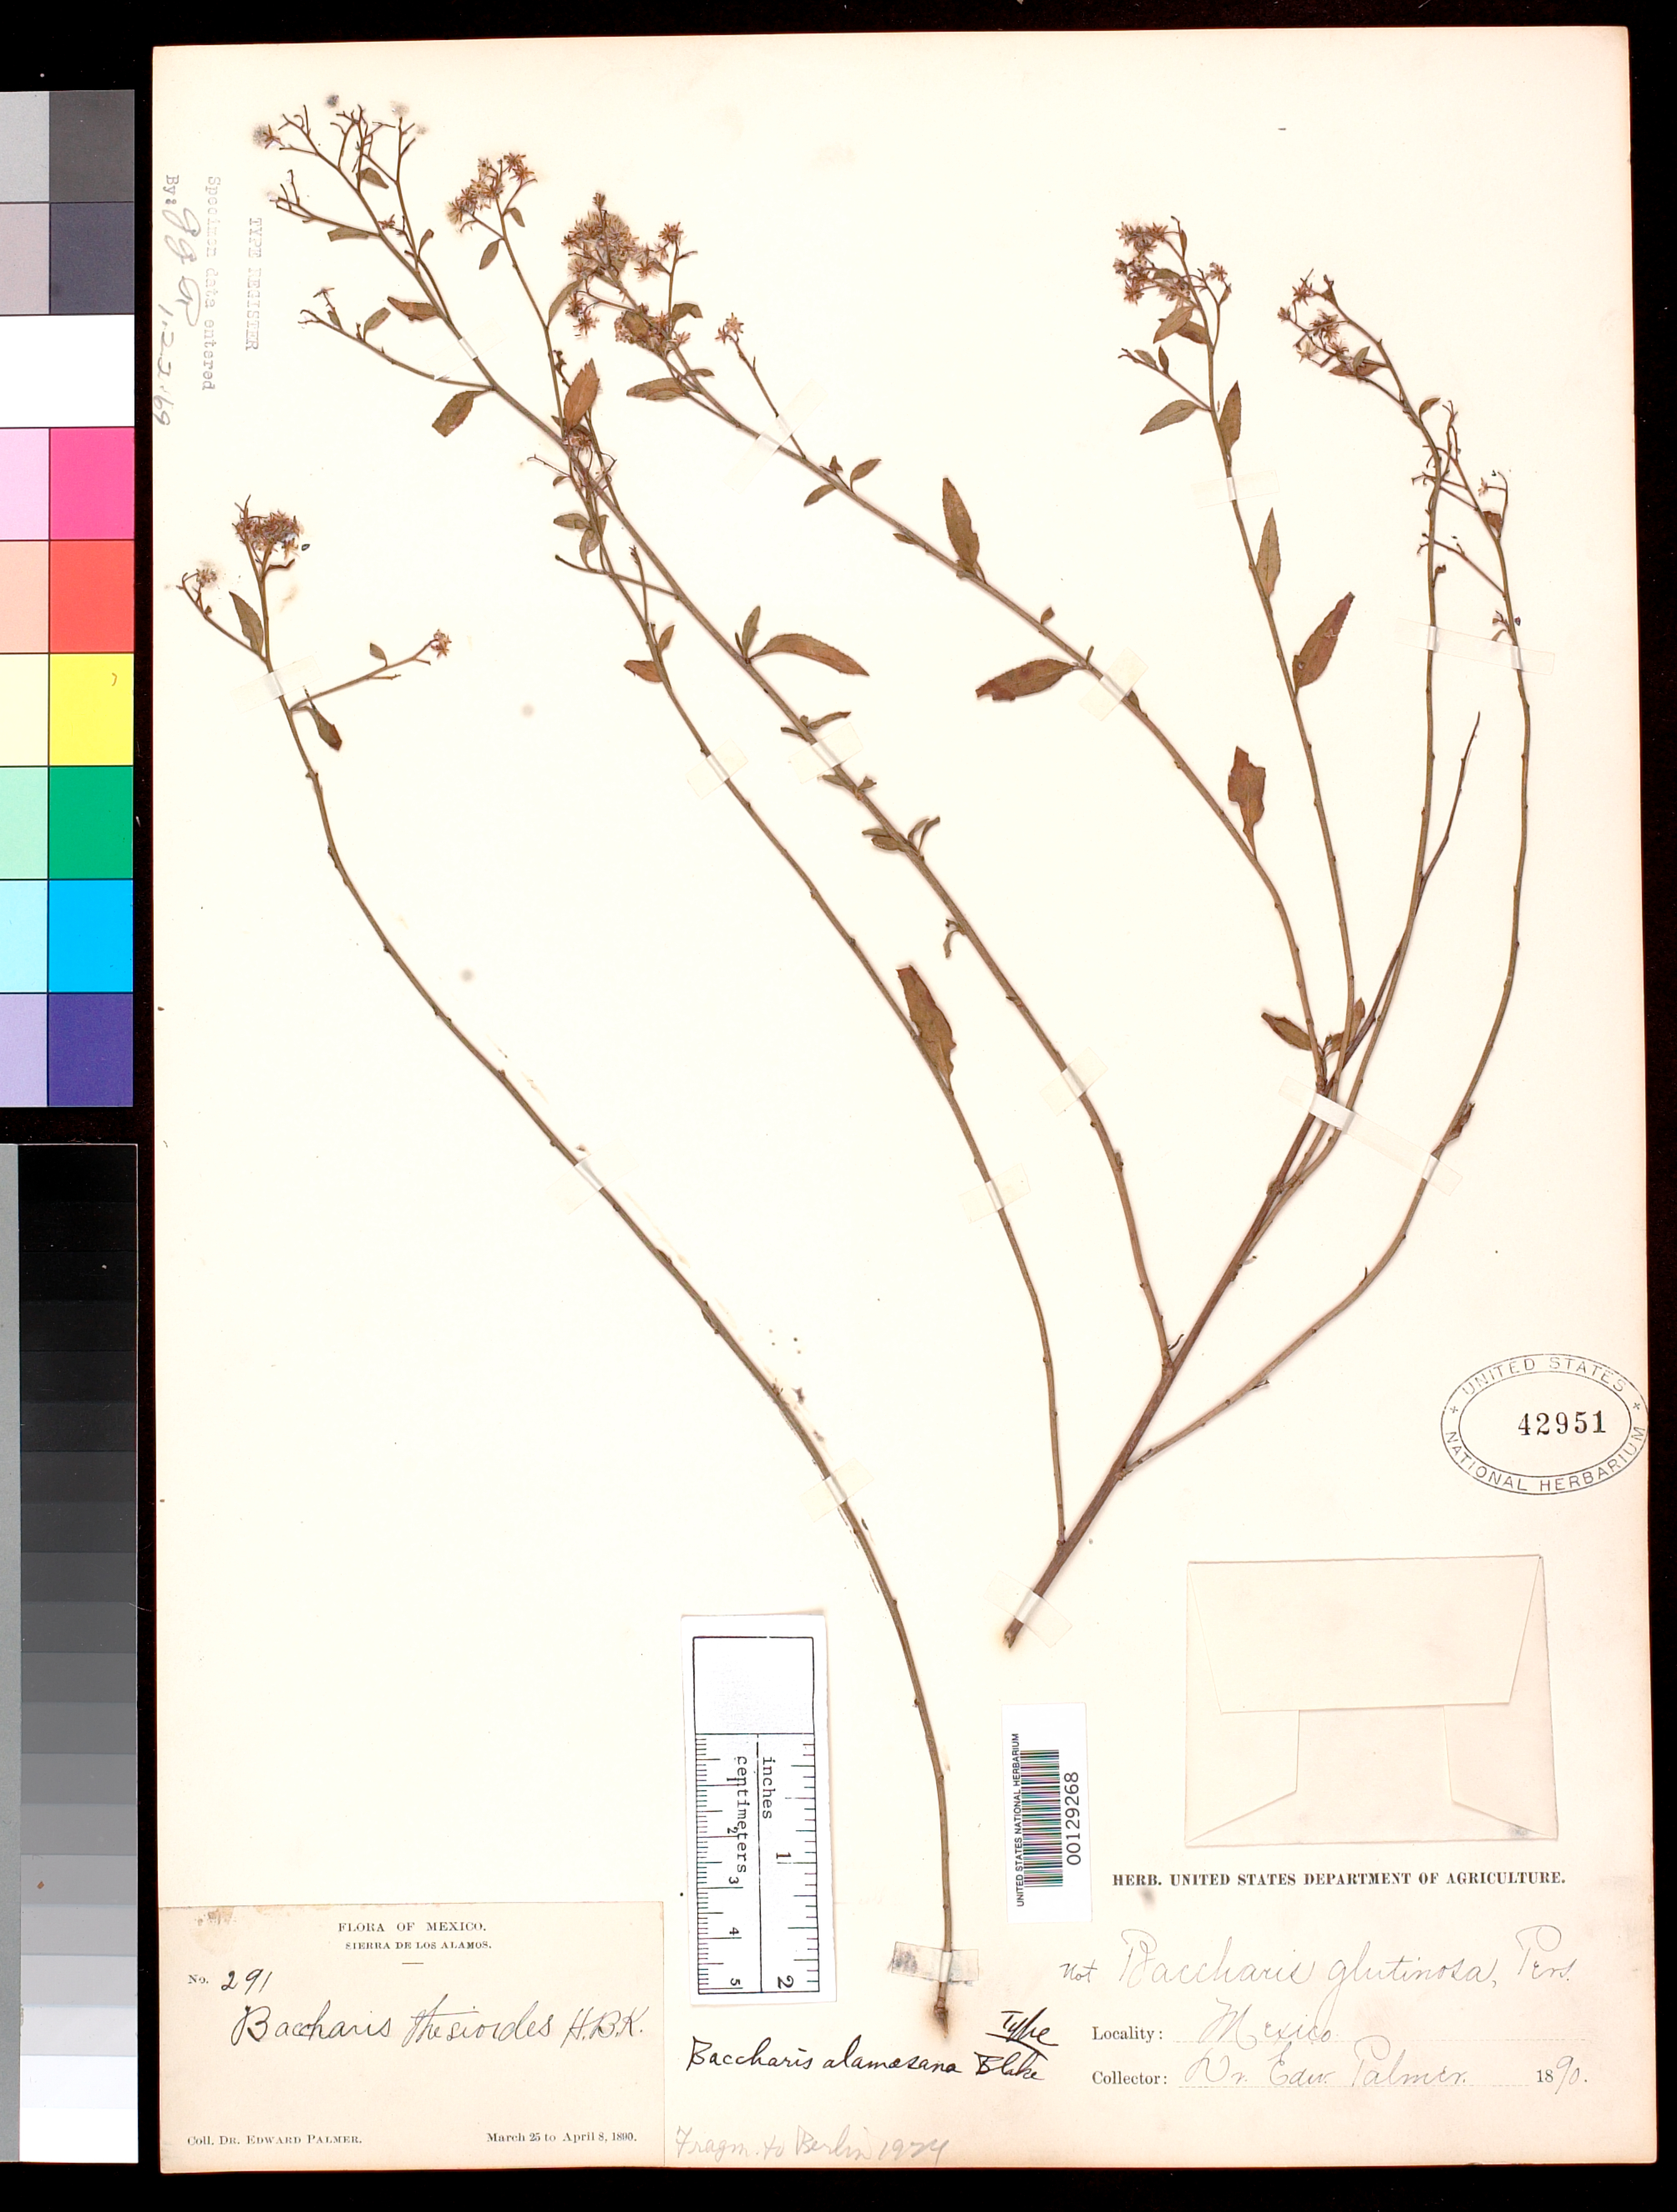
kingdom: Plantae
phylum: Tracheophyta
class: Magnoliopsida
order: Asterales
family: Asteraceae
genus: Baccharis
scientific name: Baccharis alamosana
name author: S.F. Blake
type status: Holotype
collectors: E. Palmer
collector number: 291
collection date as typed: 08 Apr 1890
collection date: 1890-04-08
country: Mexico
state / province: Sonora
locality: Sierra de Los Alamos.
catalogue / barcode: US 42951